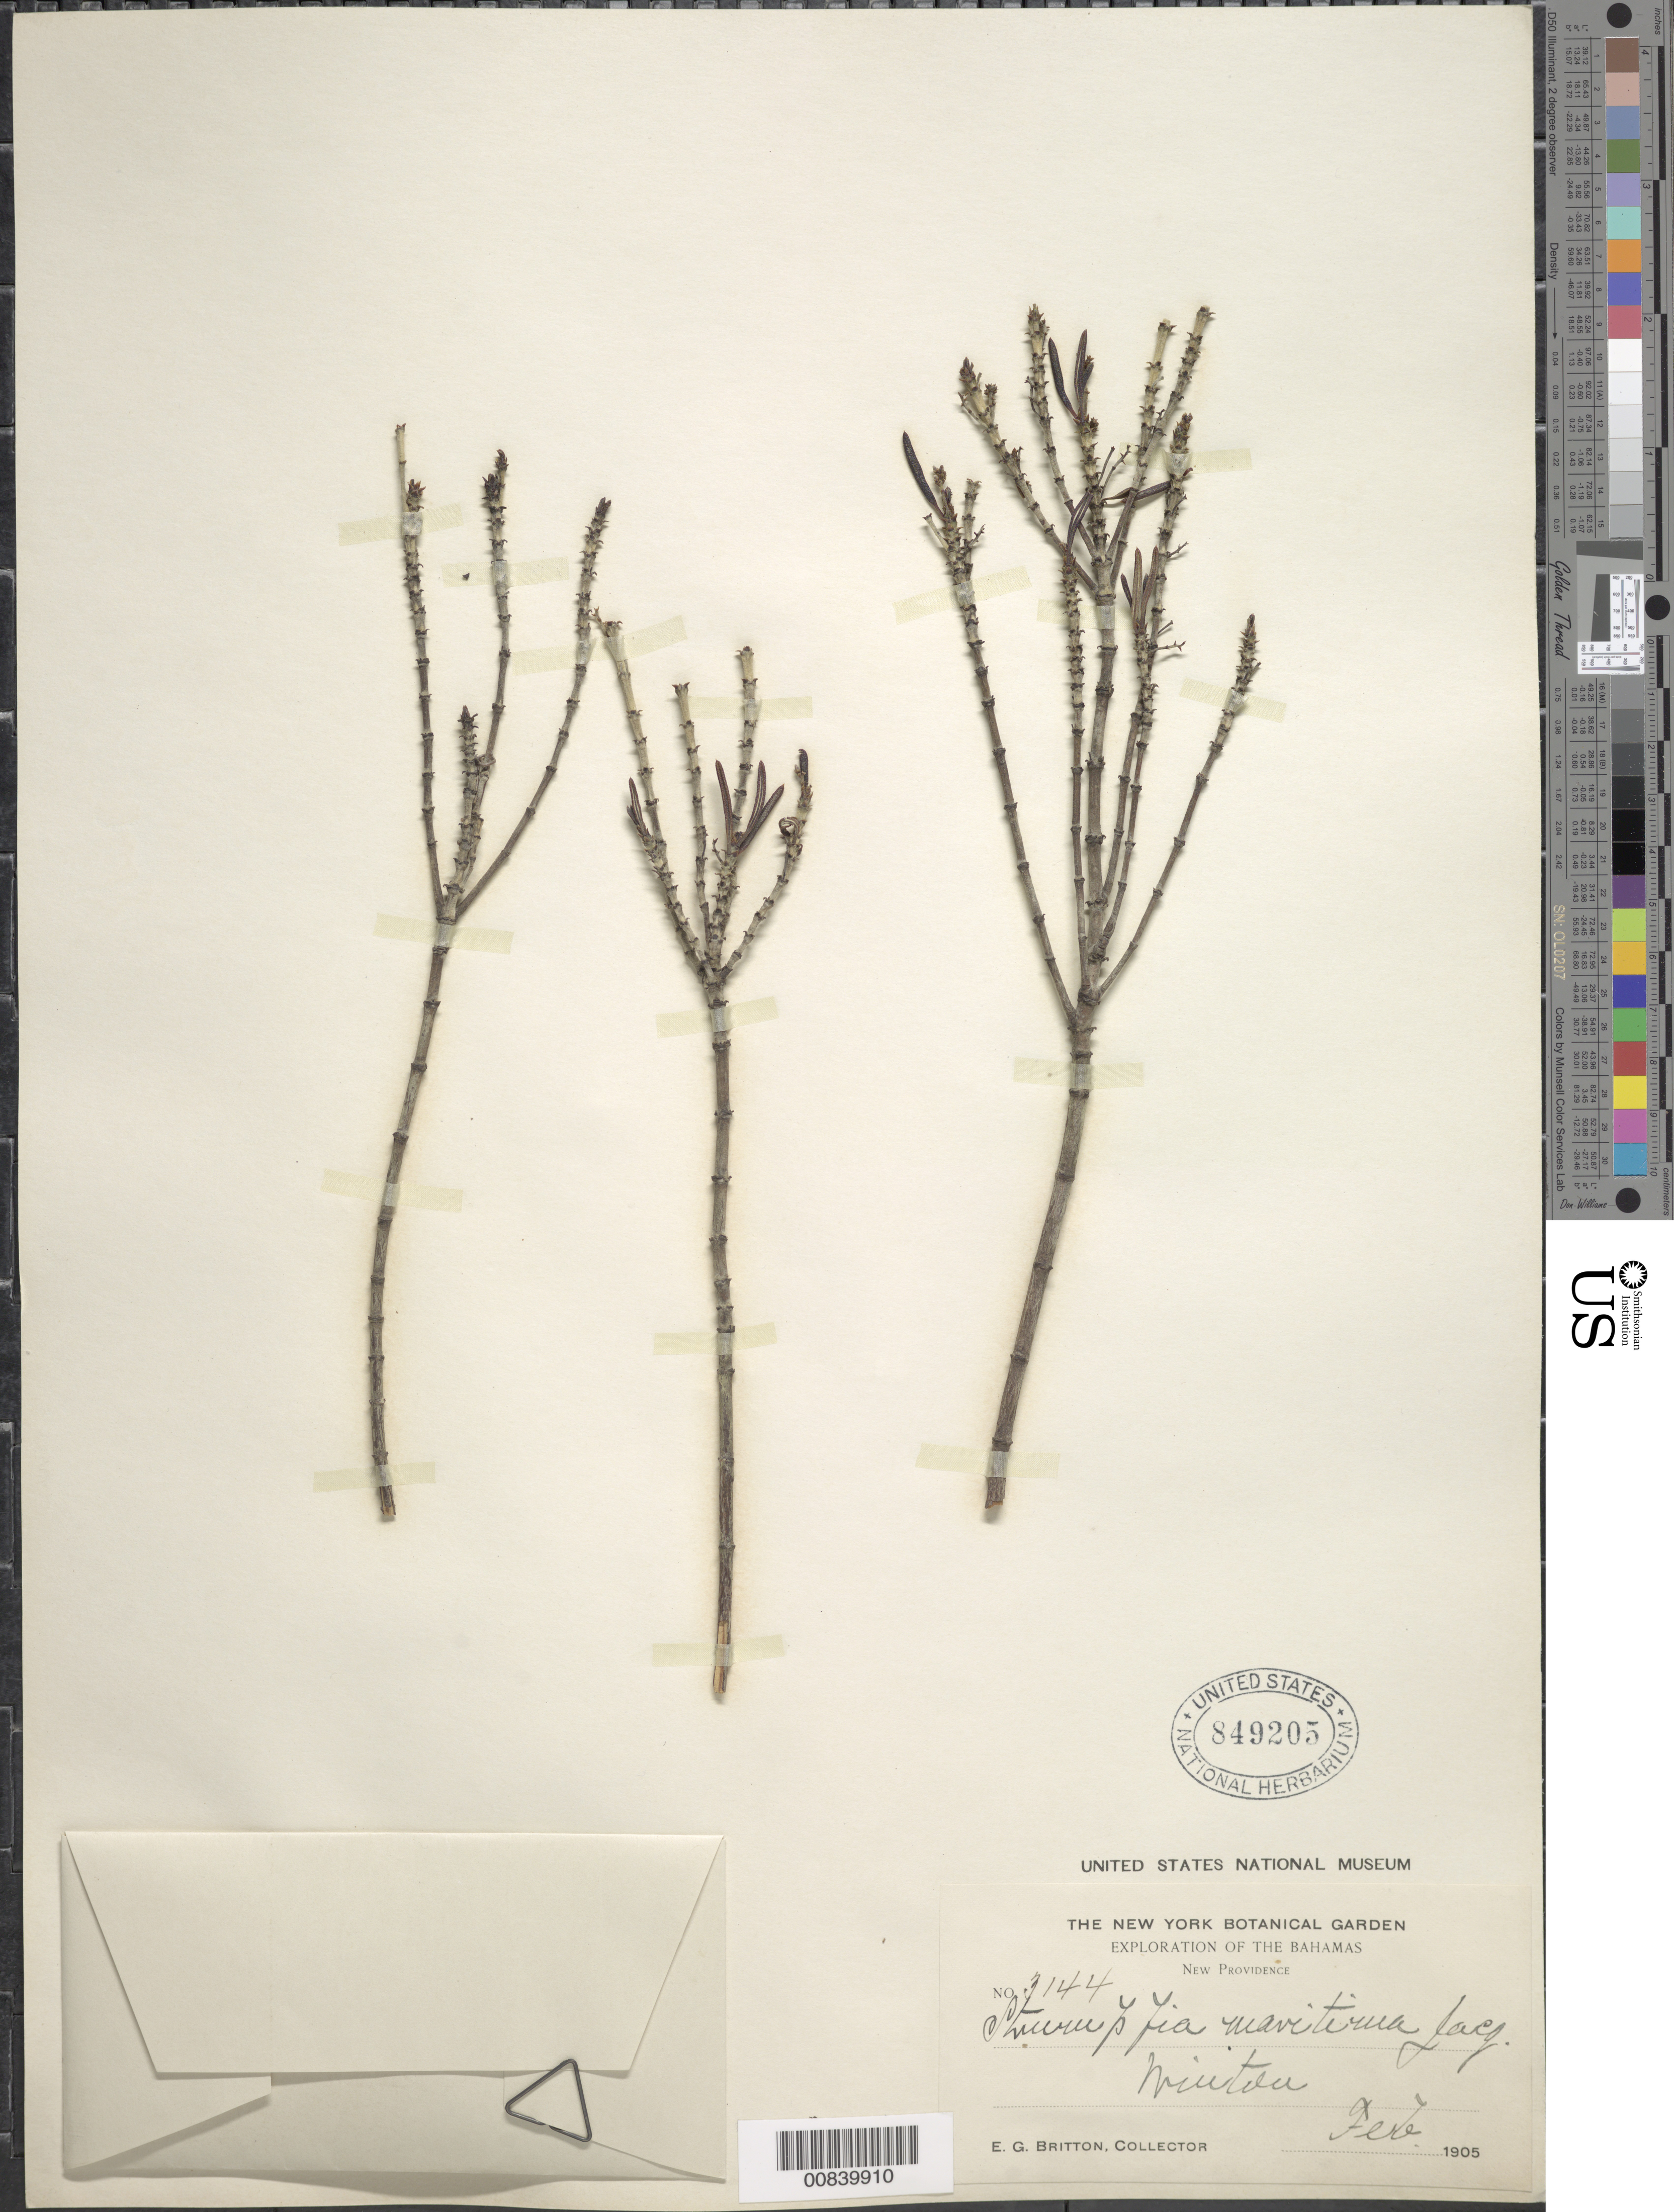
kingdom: Plantae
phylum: Tracheophyta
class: Magnoliopsida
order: Gentianales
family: Rubiaceae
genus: Strumpfia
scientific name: Strumpfia maritima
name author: Jacq.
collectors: E. G. Britton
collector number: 3144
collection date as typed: Feb 1905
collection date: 1905-02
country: Bahamas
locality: New Providence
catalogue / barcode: US 849205